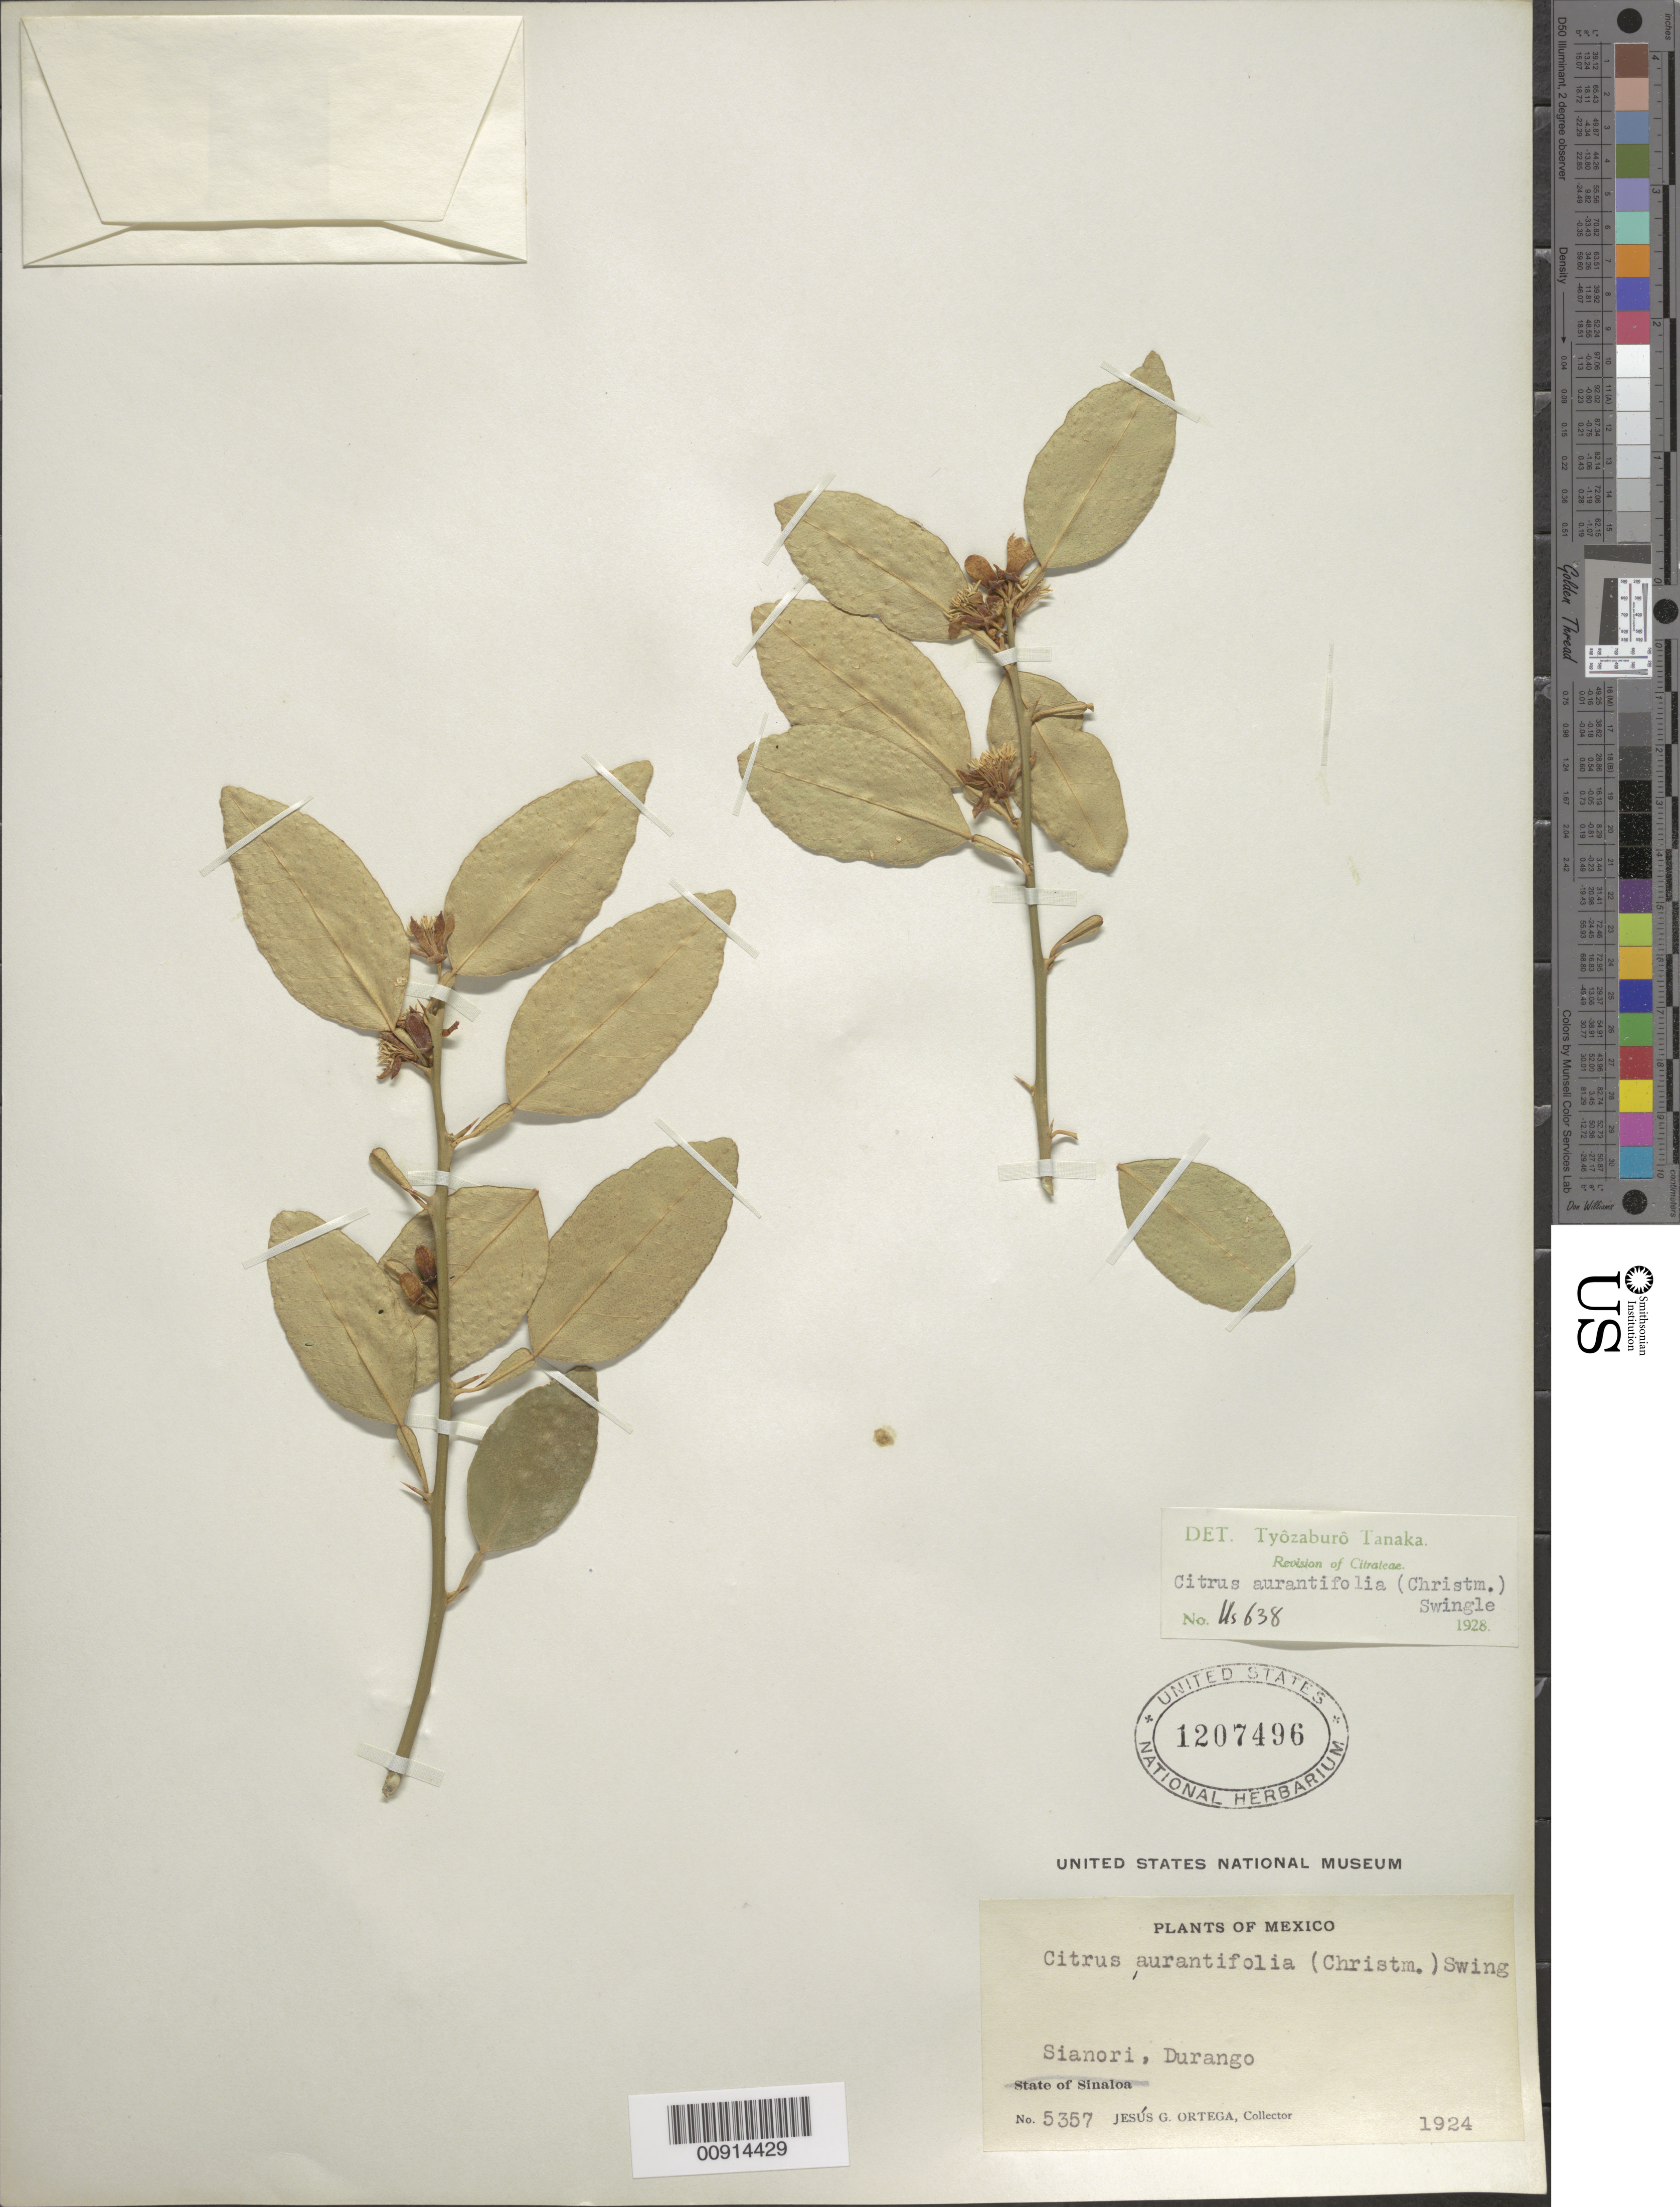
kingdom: Plantae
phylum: Tracheophyta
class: Magnoliopsida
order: Sapindales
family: Rutaceae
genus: Citrus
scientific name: Citrus x aurantifolia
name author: (Christm.) Swingle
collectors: J. Ortega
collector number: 5357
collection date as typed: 1924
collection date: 1924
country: Mexico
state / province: Durango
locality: Sianori, Durango.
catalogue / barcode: US 1207496